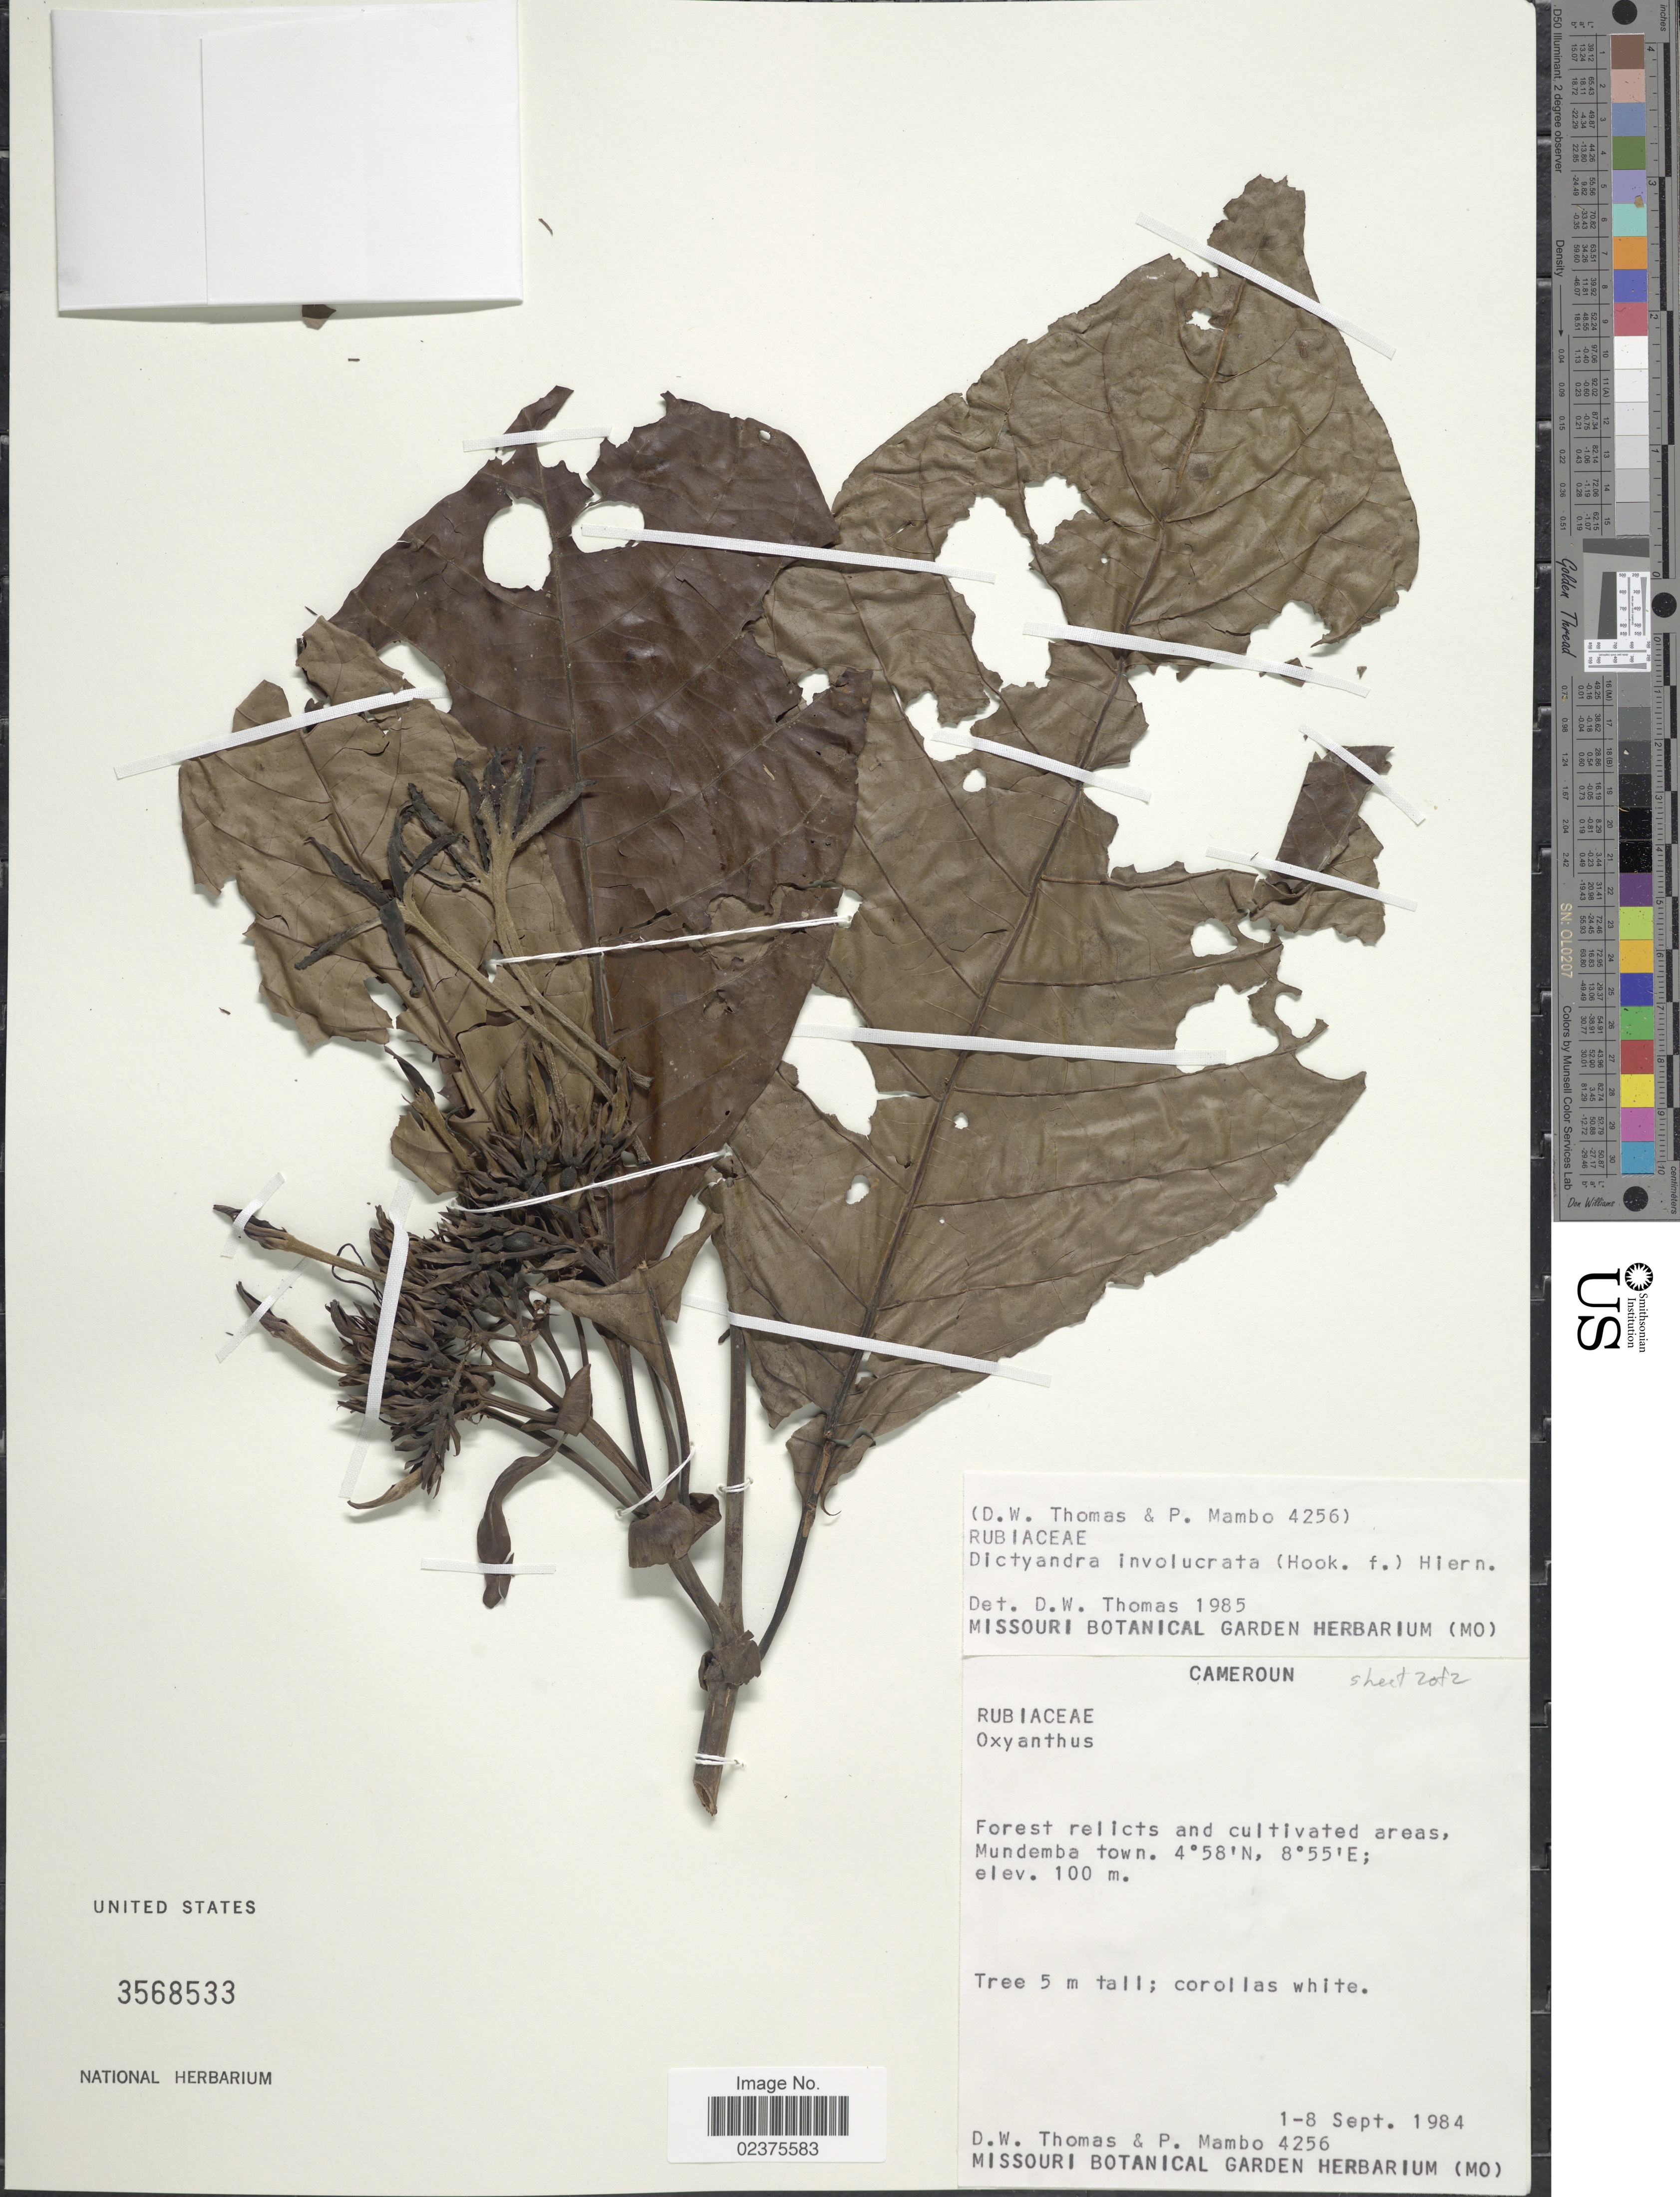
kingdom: Plantae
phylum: Tracheophyta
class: Magnoliopsida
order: Gentianales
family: Rubiaceae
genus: Dictyandra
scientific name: Dictyandra involucrata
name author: (Hook. f.) Hiern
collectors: D. W. Thomas & P. Mambo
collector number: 4256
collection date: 1984-09-01/1984-09-08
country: Cameroon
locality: Forest relicts and cultivated areas, Mundemba town.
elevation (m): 100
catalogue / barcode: US 3568533